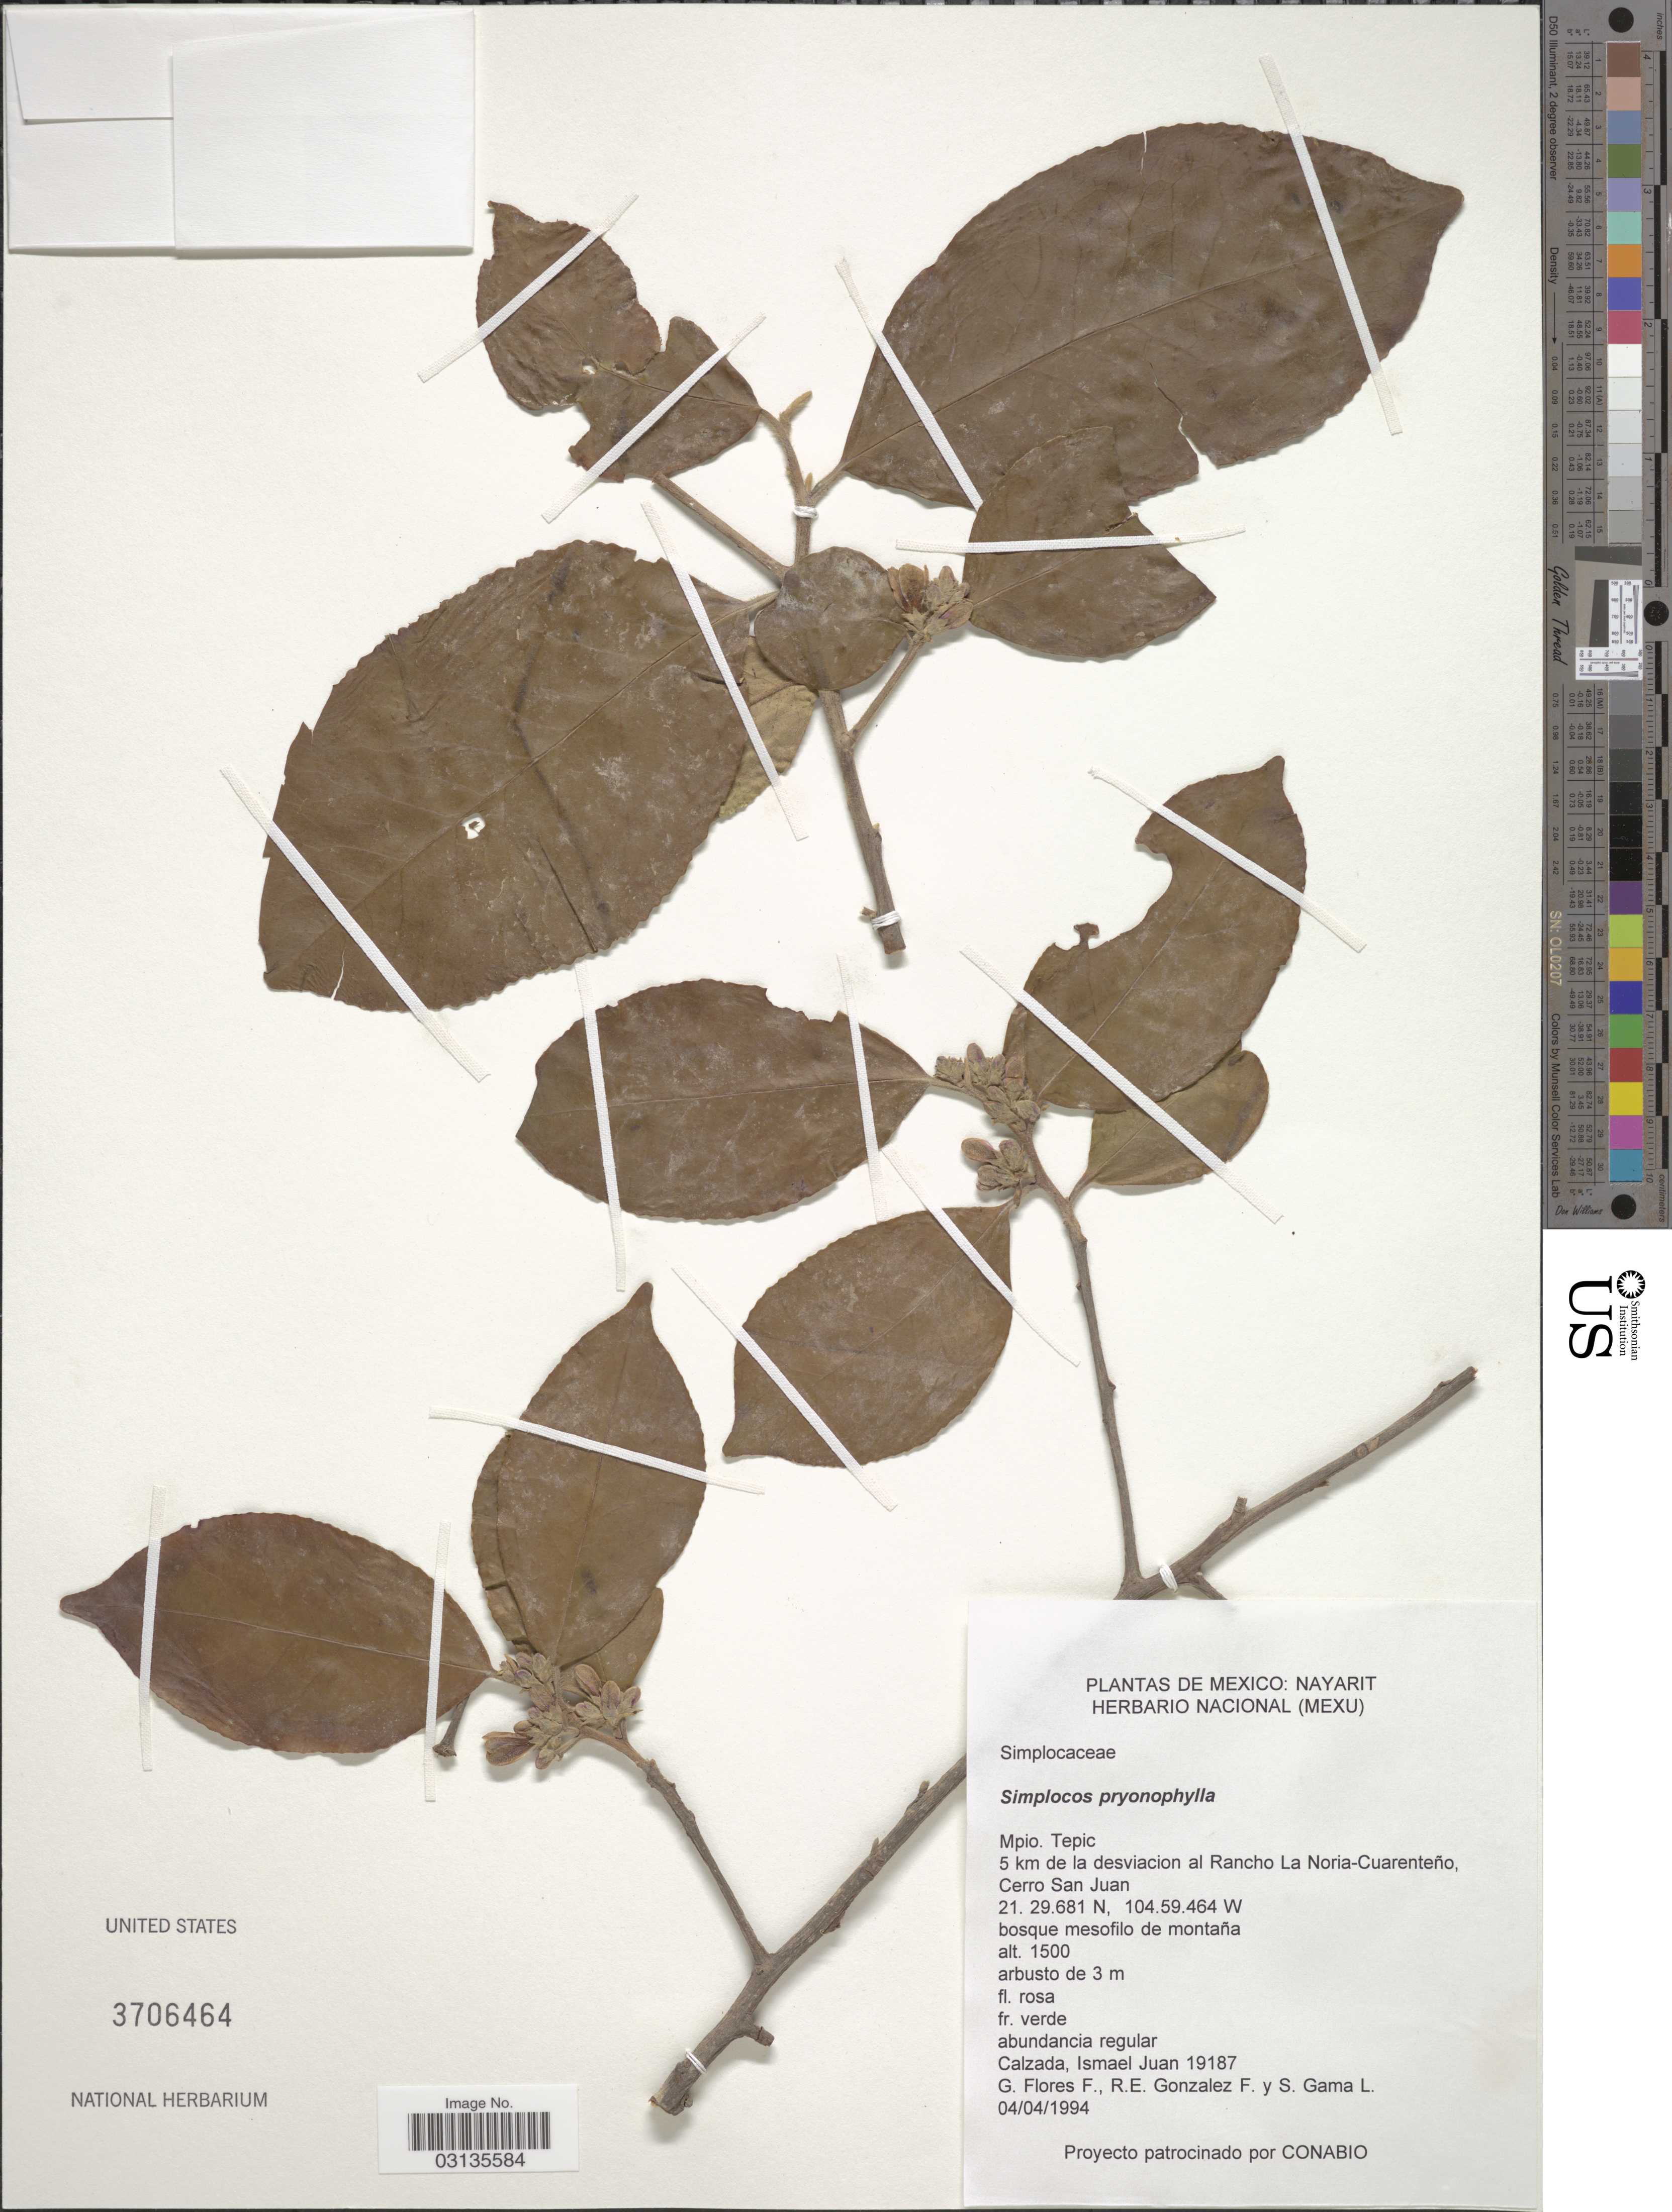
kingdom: Plantae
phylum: Tracheophyta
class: Magnoliopsida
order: Ericales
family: Symplocaceae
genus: Symplocos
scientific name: Symplocos prionophylla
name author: Hemsl.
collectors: J. I. Calzada, G. Flores F., R. E. Gonzalez F. & S. Gama López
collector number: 19187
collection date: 1994-04-04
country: Mexico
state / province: Nayarit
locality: Mpio. Tepic. 5 km de la desviacion al Rancho La Noria-Cuarenteño, Cerro San Juan.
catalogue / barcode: US 3706464